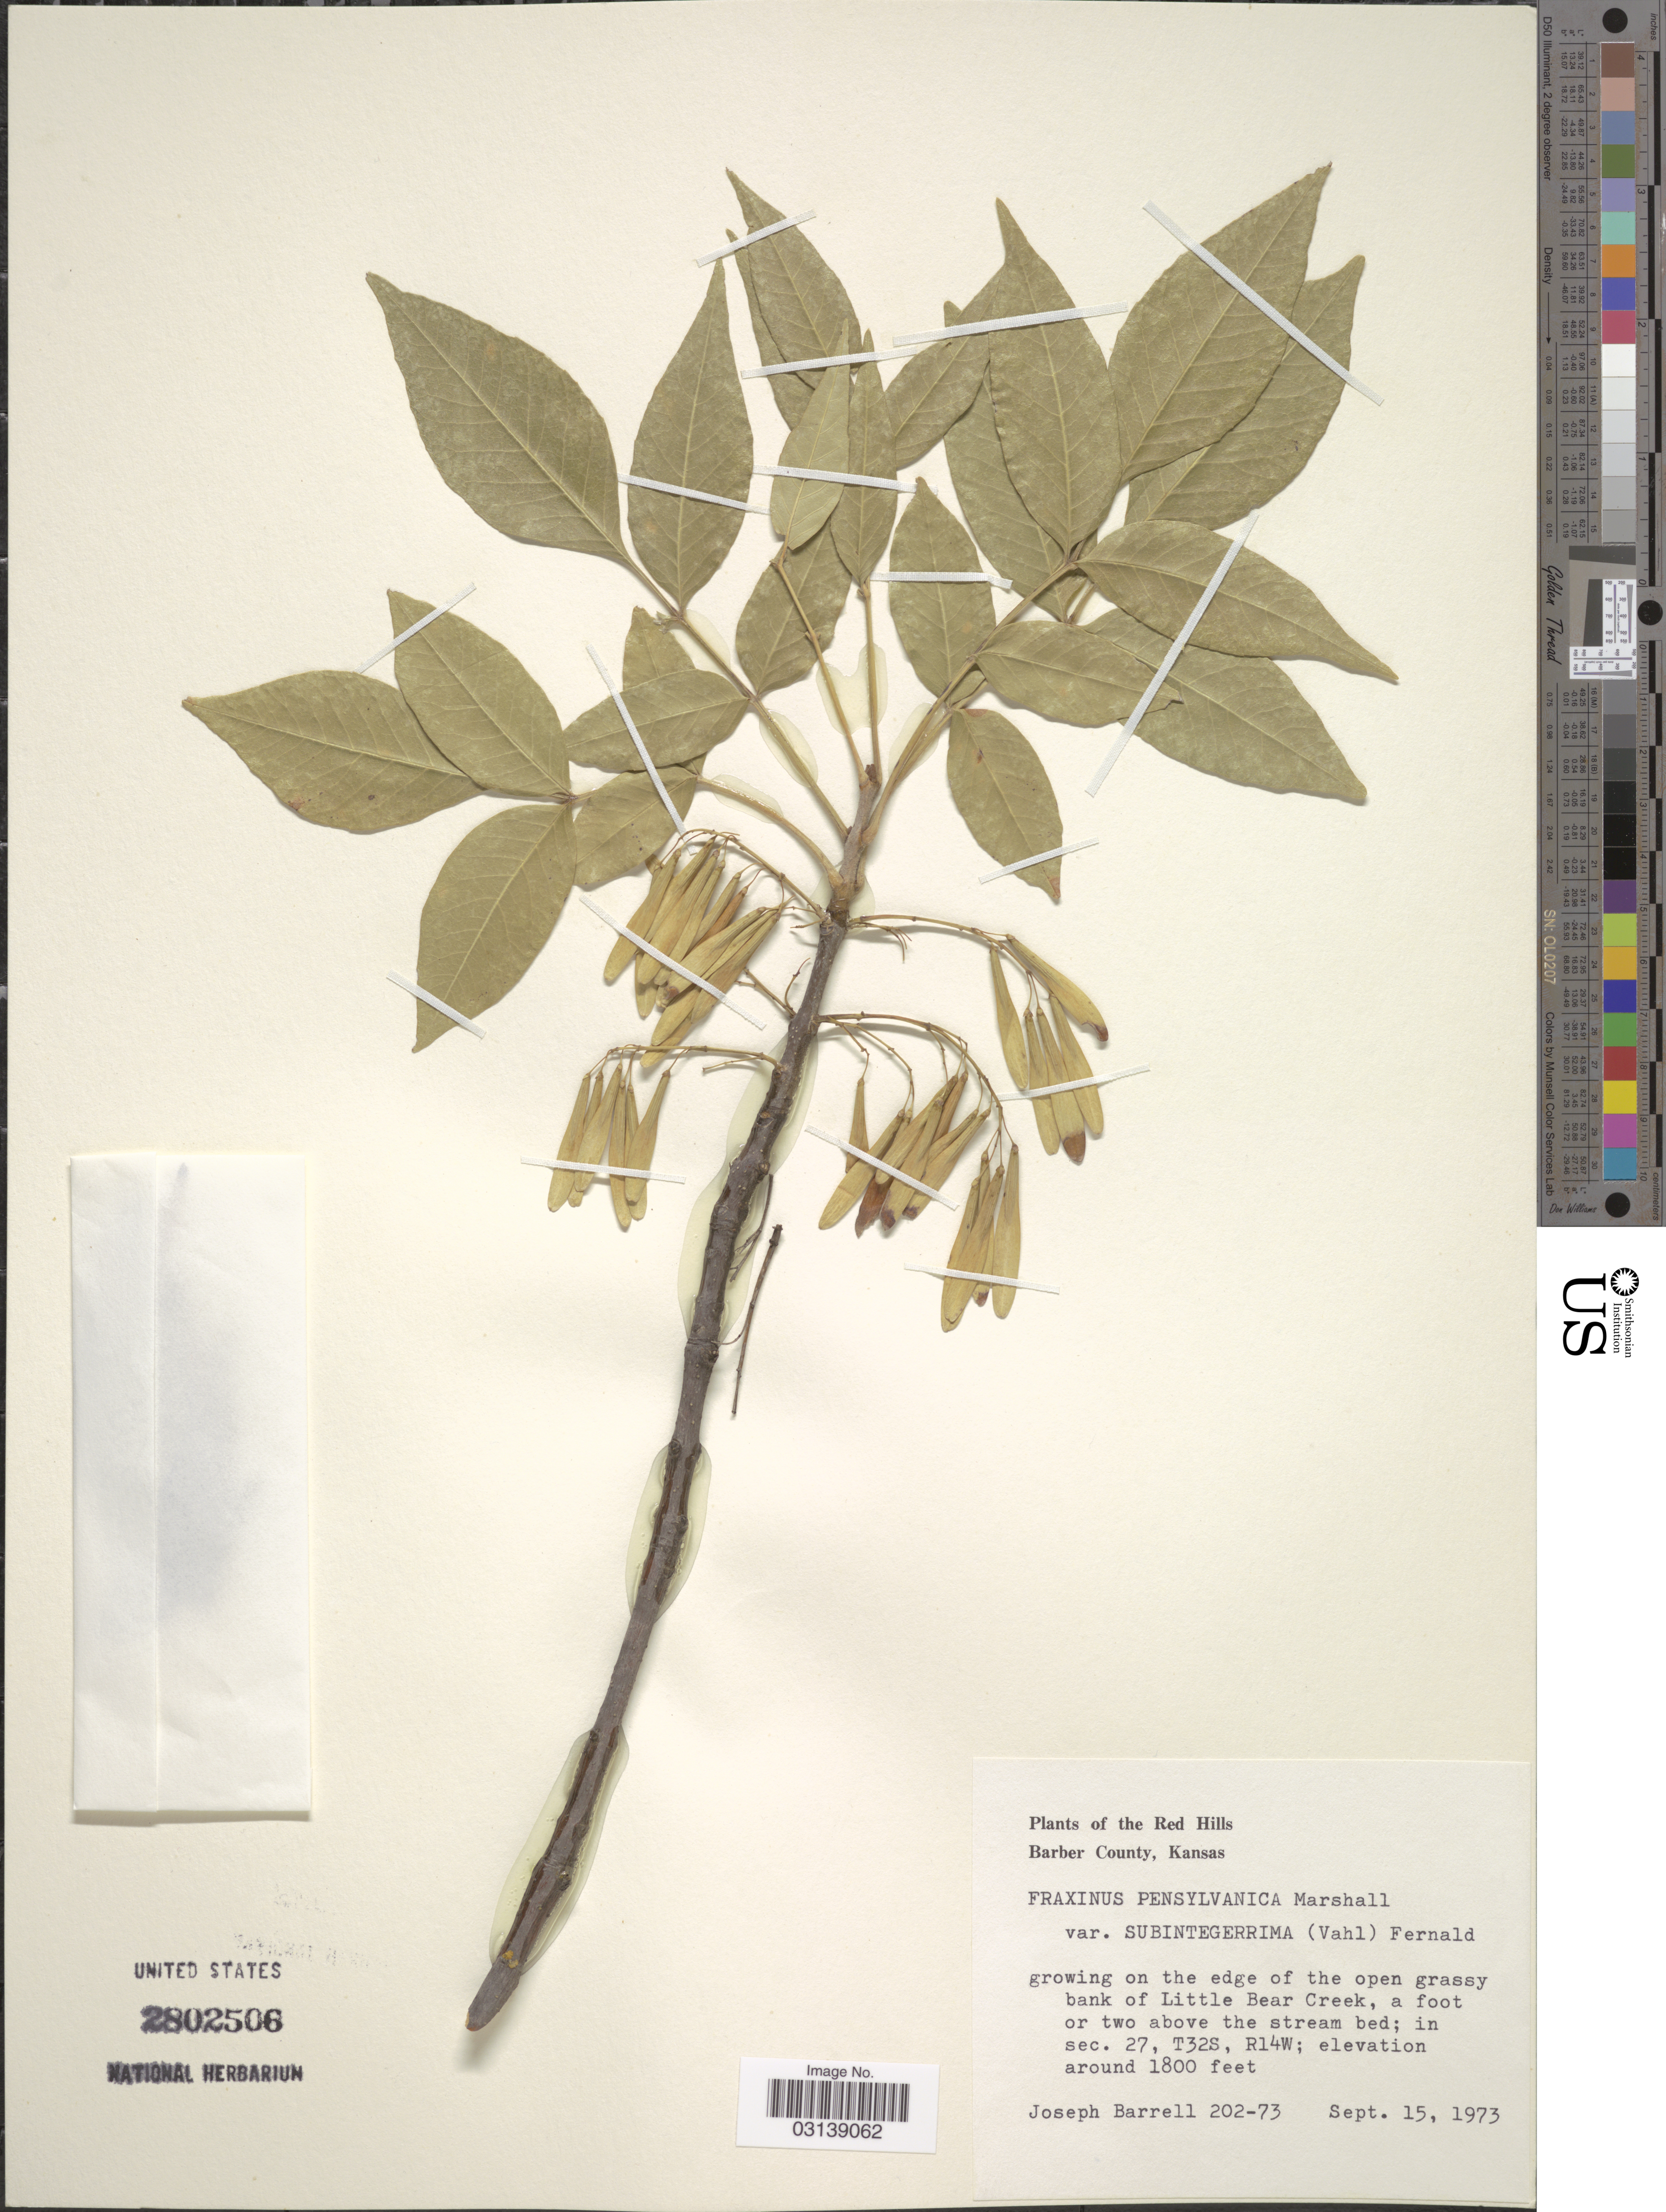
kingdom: Plantae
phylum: Tracheophyta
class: Magnoliopsida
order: Lamiales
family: Oleaceae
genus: Fraxinus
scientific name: Fraxinus pennsylvanica var. pubescens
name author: (Lam.) Lingelsh.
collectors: J. Barrell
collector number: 202-73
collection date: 1973-09-15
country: United States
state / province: Kansas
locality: Red Hills. Barber County. Growing on the edge of the open grassy bank of Little Bear Creek, a foot or two above the stream bed; in sec. 27, T32S, R14W.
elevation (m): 549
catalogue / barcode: US 2802506